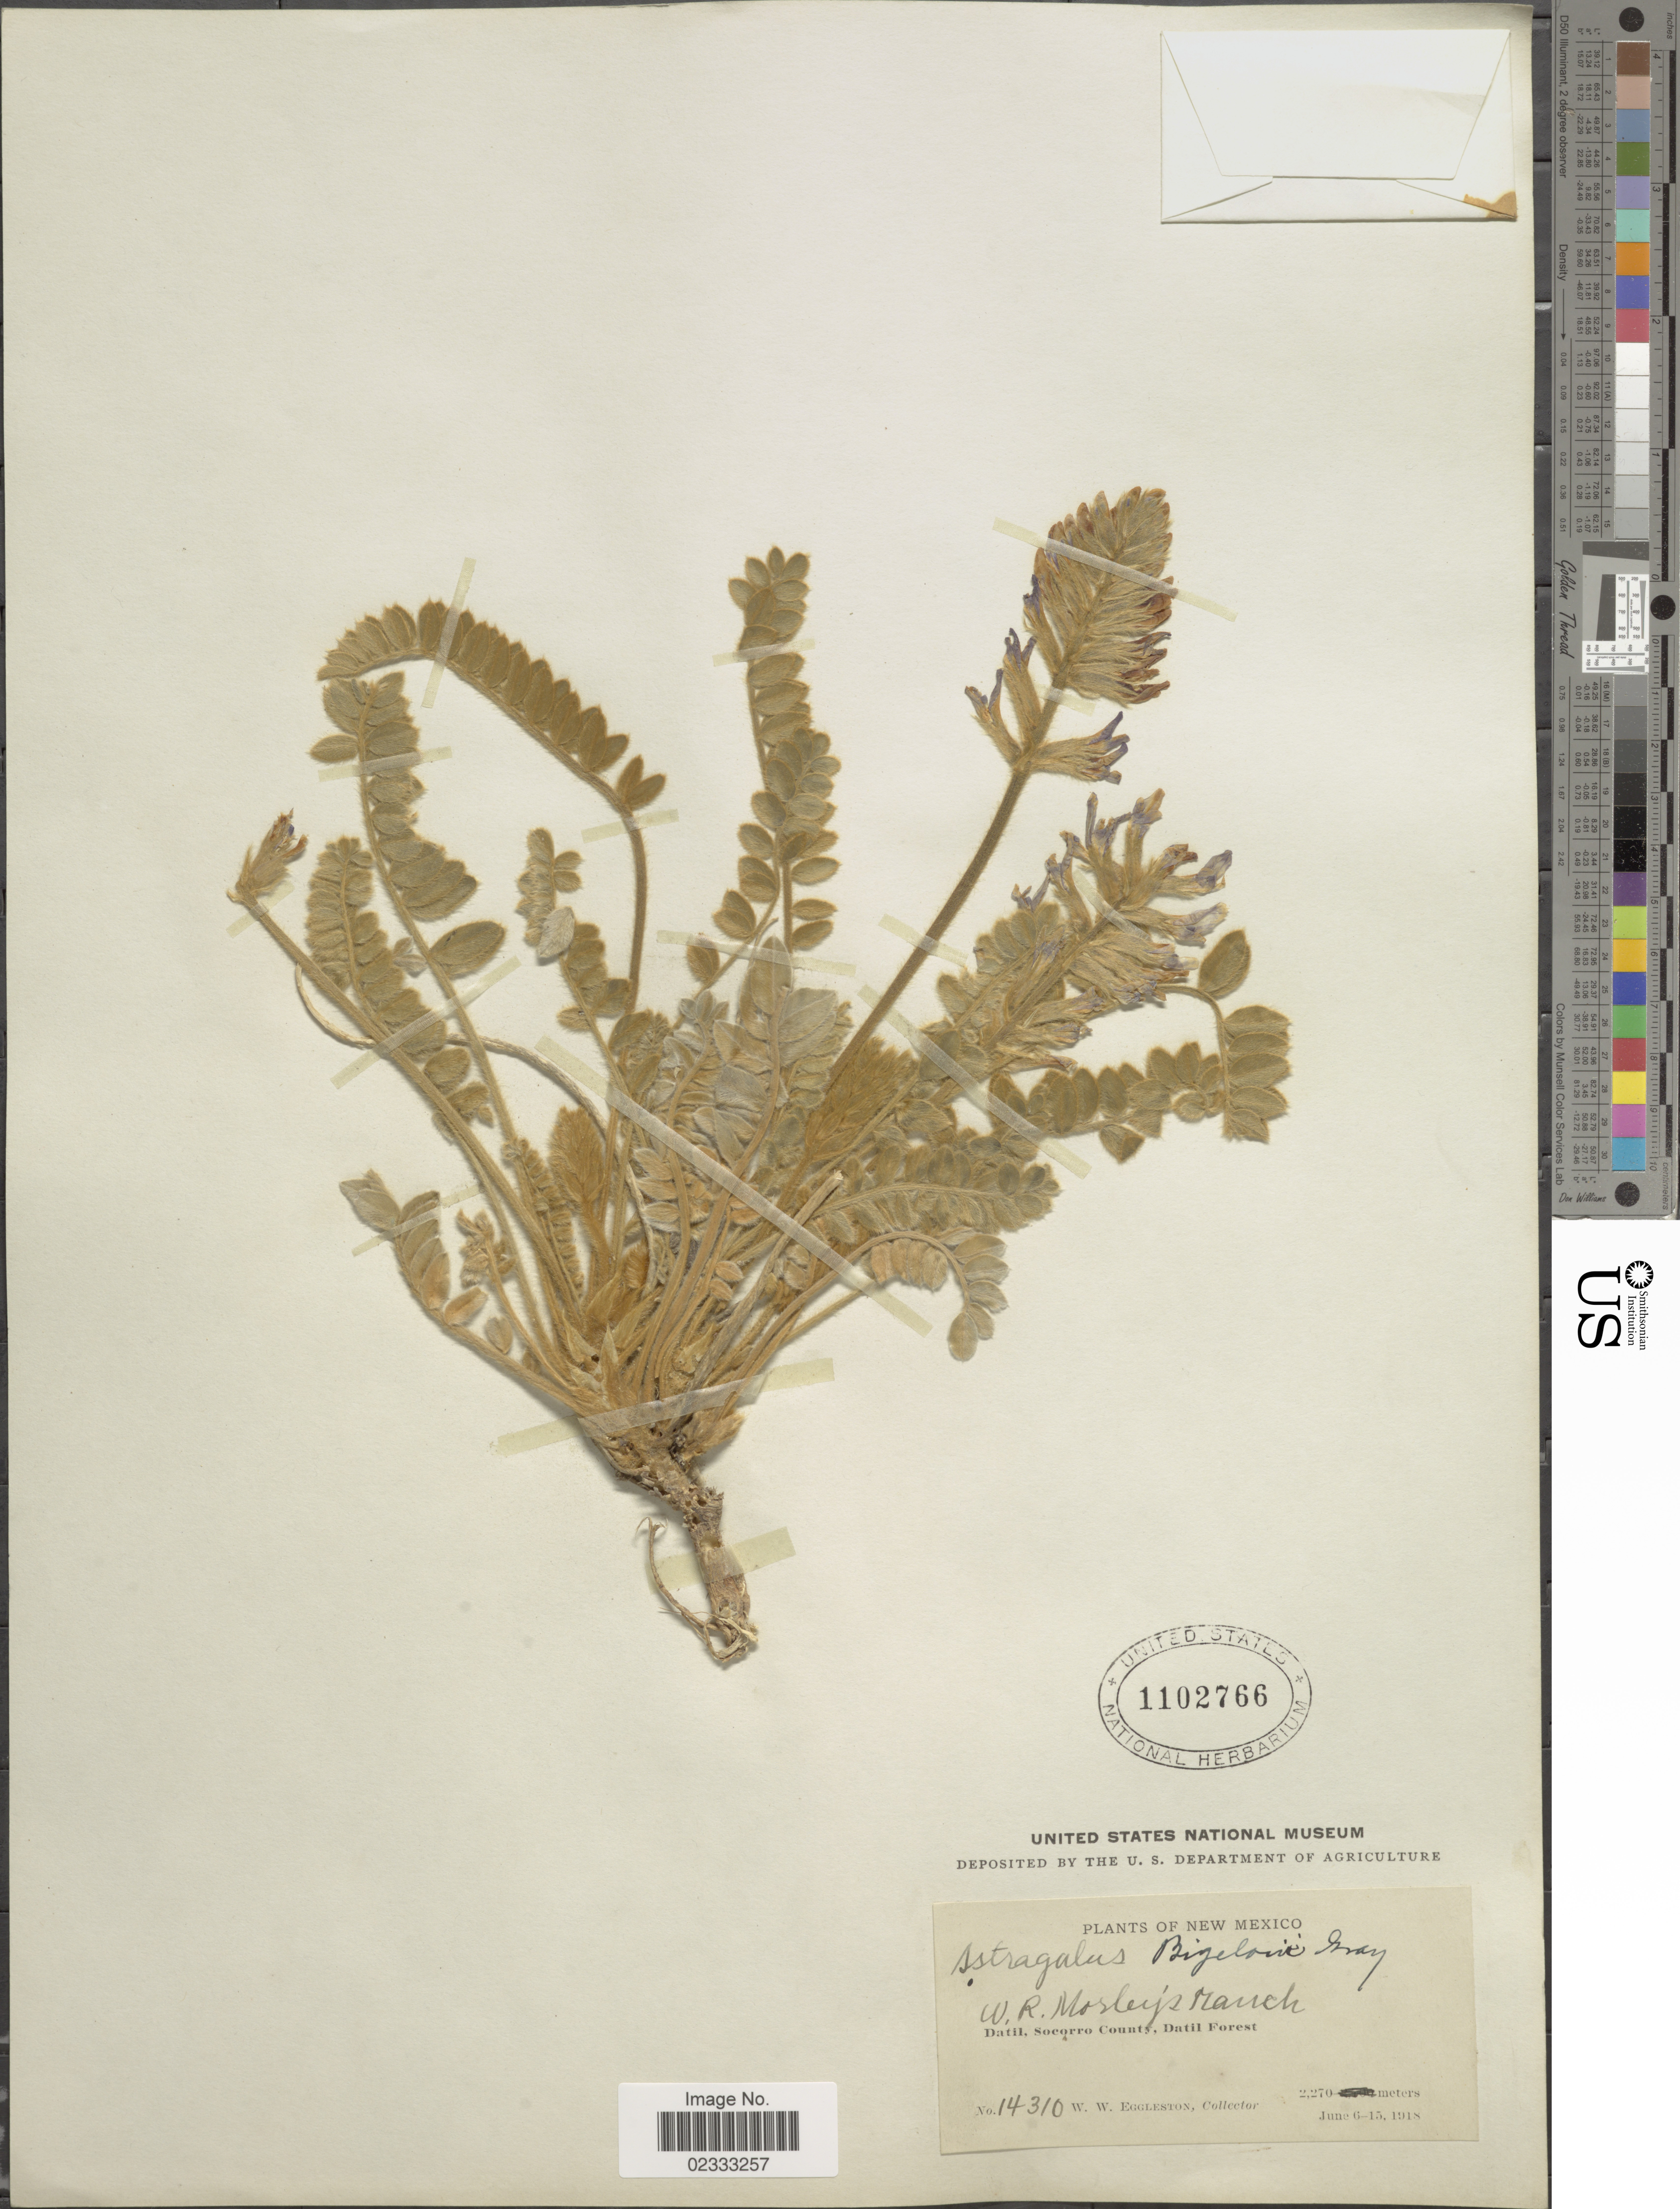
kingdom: Plantae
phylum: Tracheophyta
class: Magnoliopsida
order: Fabales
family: Fabaceae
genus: Astragalus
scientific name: Astragalus mollissimus var. bigelovii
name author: (A. Gray) Barneby ex B.L. Turner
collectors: W. W. Eggleston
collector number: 14310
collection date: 1918-06-06/1918-06-15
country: United States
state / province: New Mexico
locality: New Mexico, Datil, Socorro County, Datil Forest.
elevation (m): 2270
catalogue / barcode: US 1102766